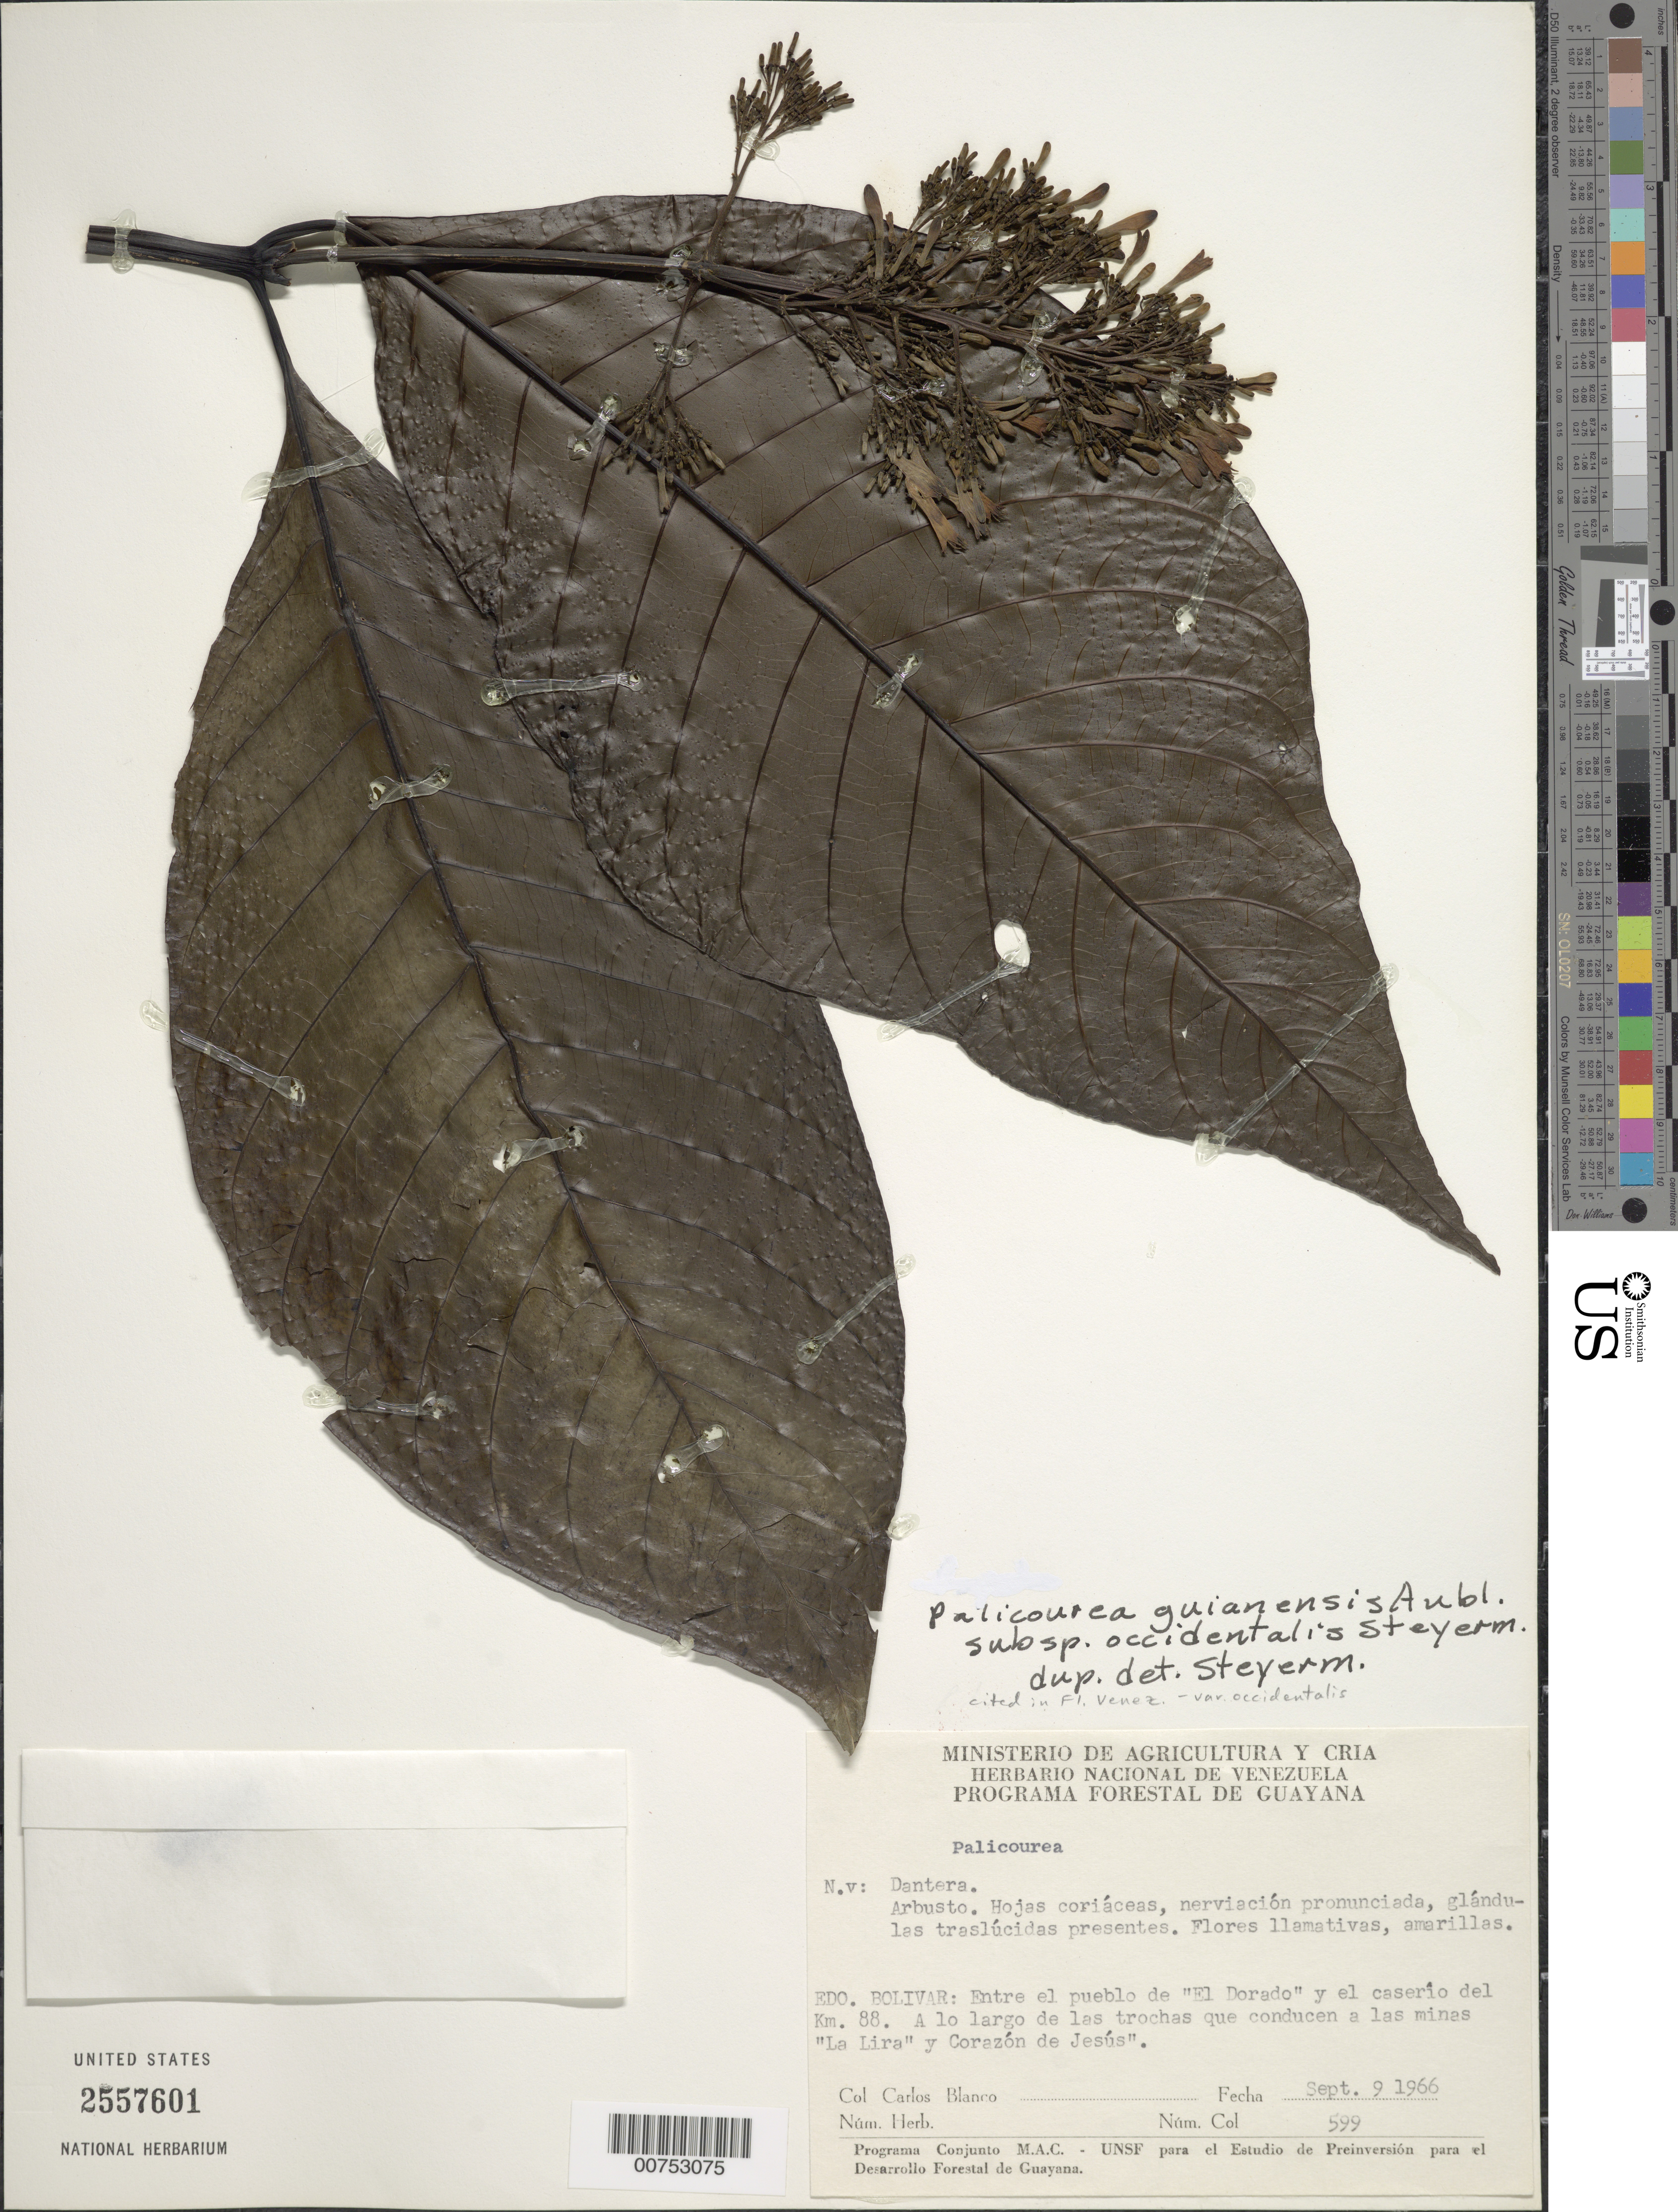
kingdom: Plantae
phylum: Tracheophyta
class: Magnoliopsida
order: Gentianales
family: Rubiaceae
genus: Palicourea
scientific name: Palicourea guianensis subsp. occidentalis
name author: Steyerm.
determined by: Steyermark, Julian A., (VEN)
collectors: C. A. Blanco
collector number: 599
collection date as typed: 9-Sep-66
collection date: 1966-09-09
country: Venezuela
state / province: Bolívar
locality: Pueblo "El Dorado" to el caserío del km 88; a lo largo de las trochas que conducen a las minas "La Lira" y "Corazon de Jesus"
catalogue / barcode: US 2557601